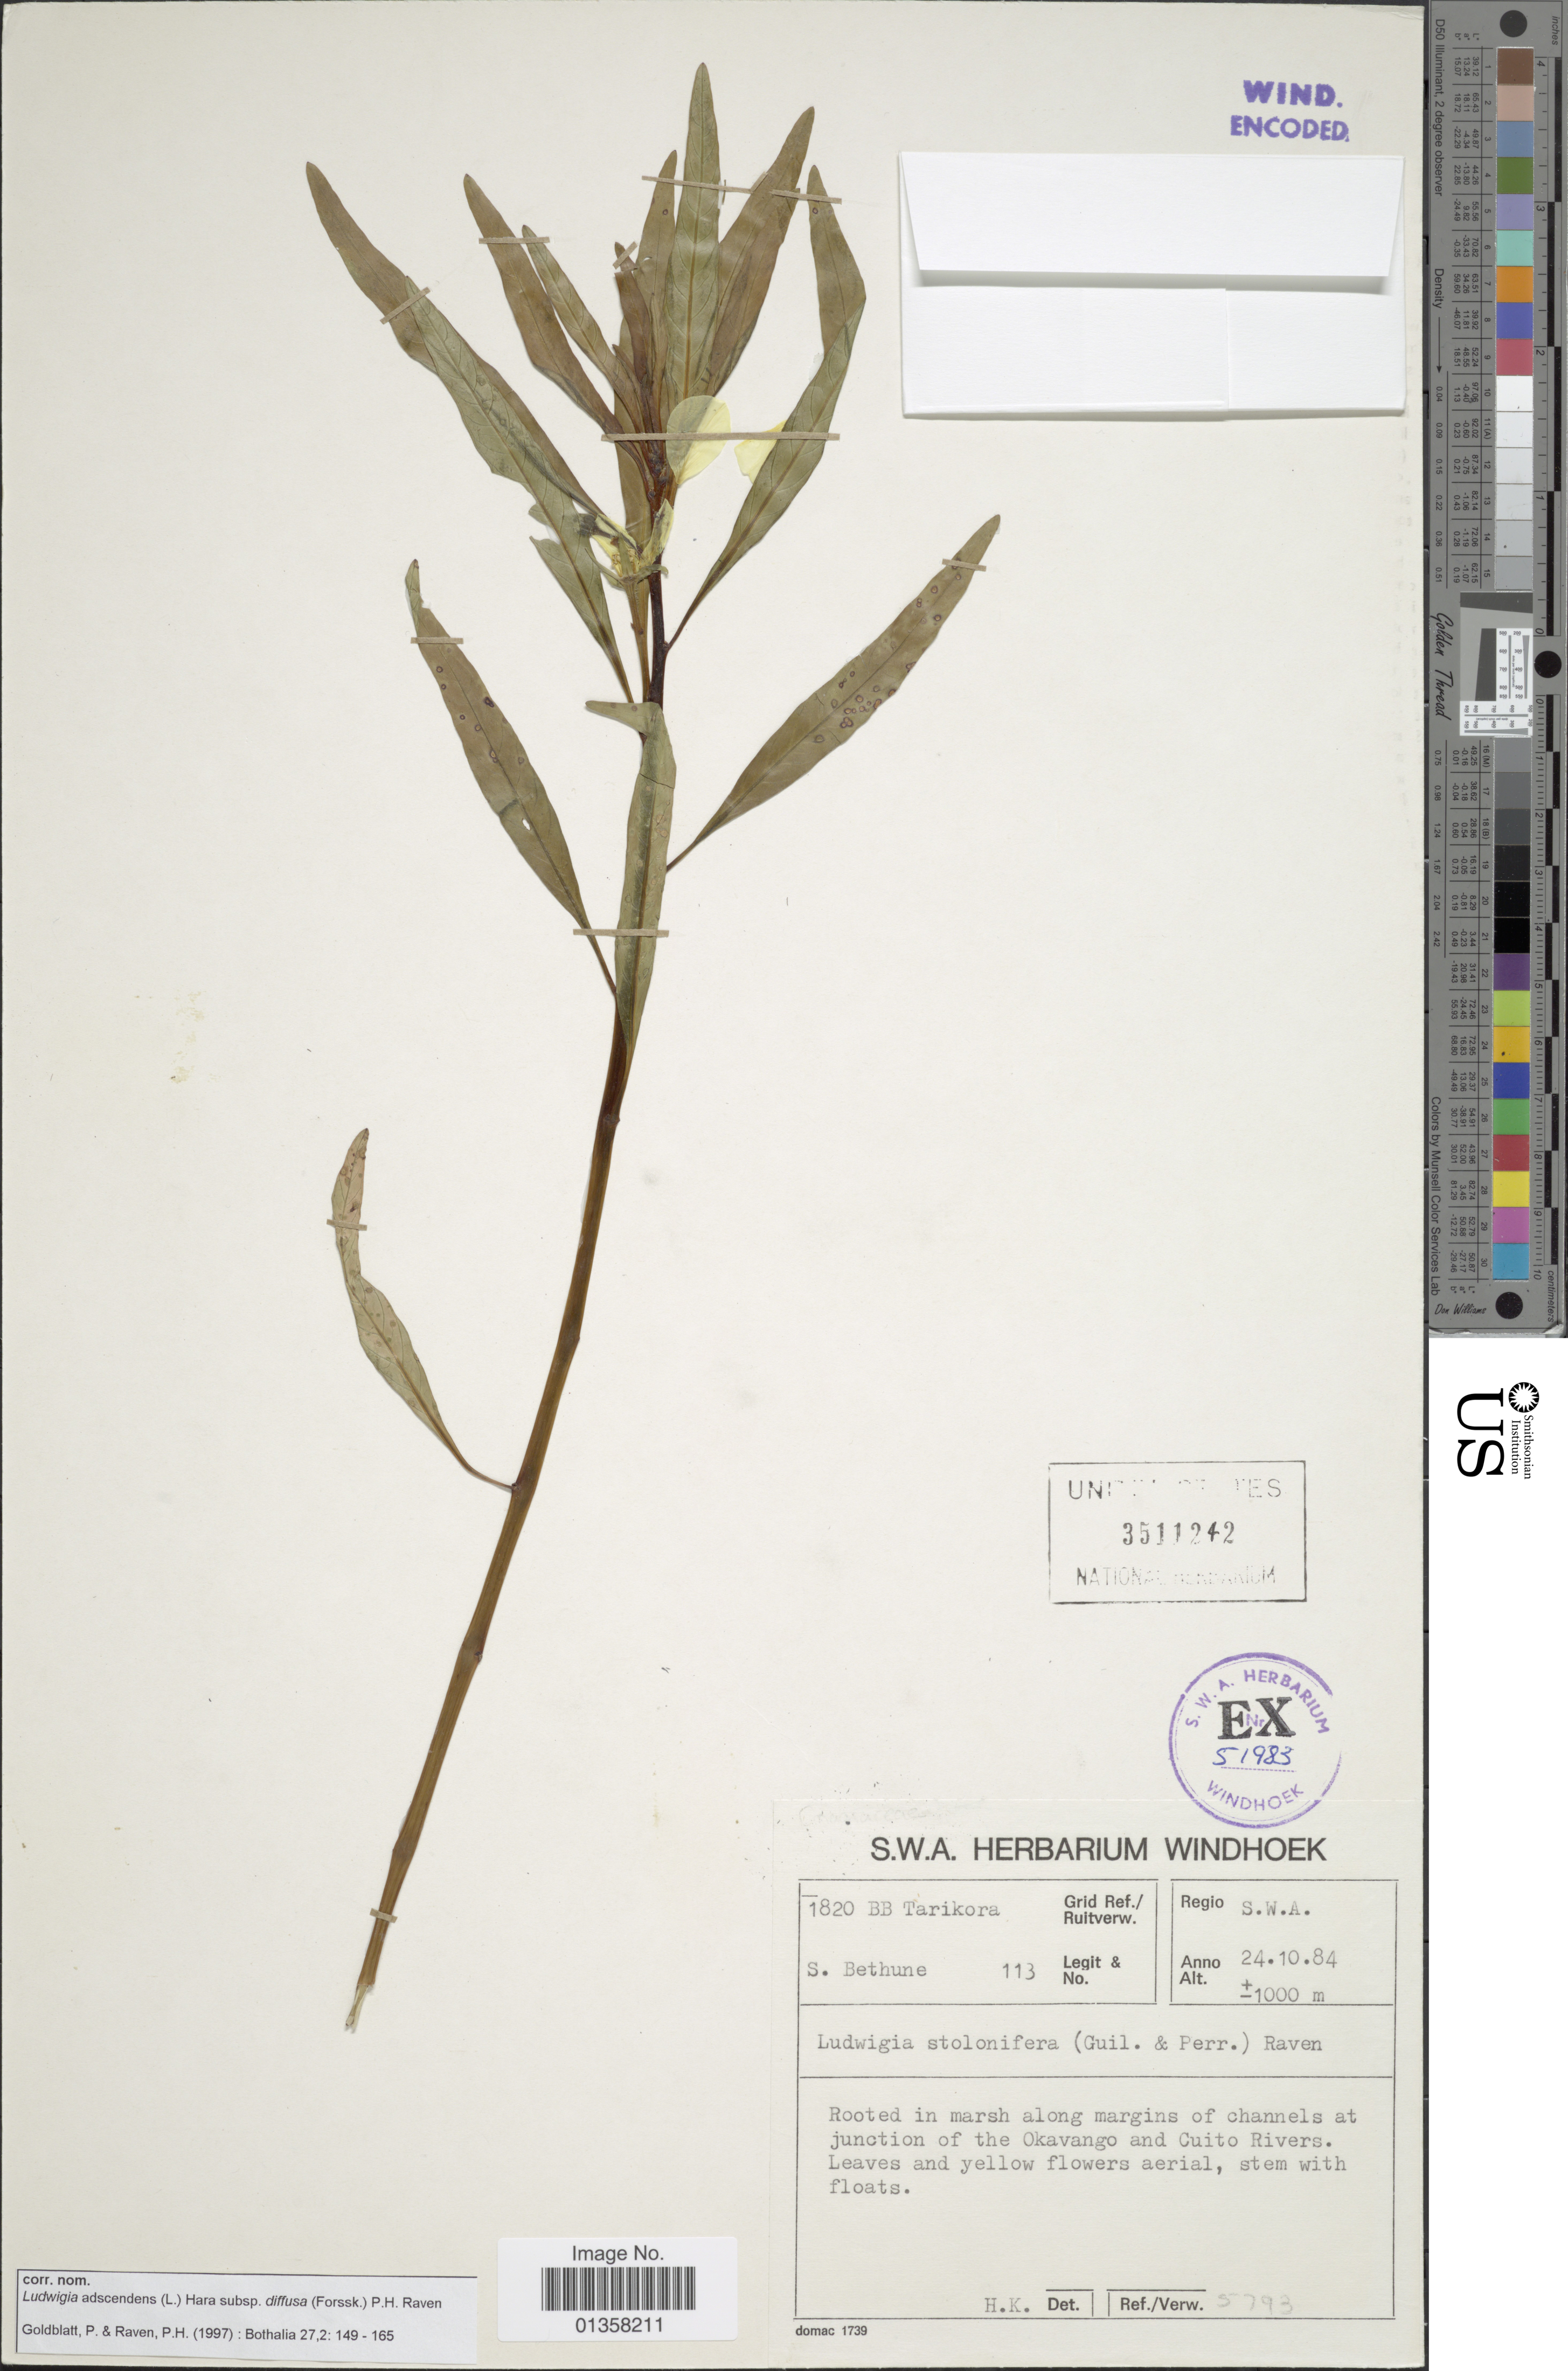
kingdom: Plantae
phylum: Tracheophyta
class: Magnoliopsida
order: Myrtales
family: Onagraceae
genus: Ludwigia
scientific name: Ludwigia stolonifera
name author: (Guill. & Perr.) P.H. Raven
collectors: S. Bethune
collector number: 113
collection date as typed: Transcribed d/m/y: 24/10/84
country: Angola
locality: Regio S.W.A. Rooted in marsh along margins of channels at junction of the Okavango and Cuito Rivers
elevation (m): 1000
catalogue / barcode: US 3511242